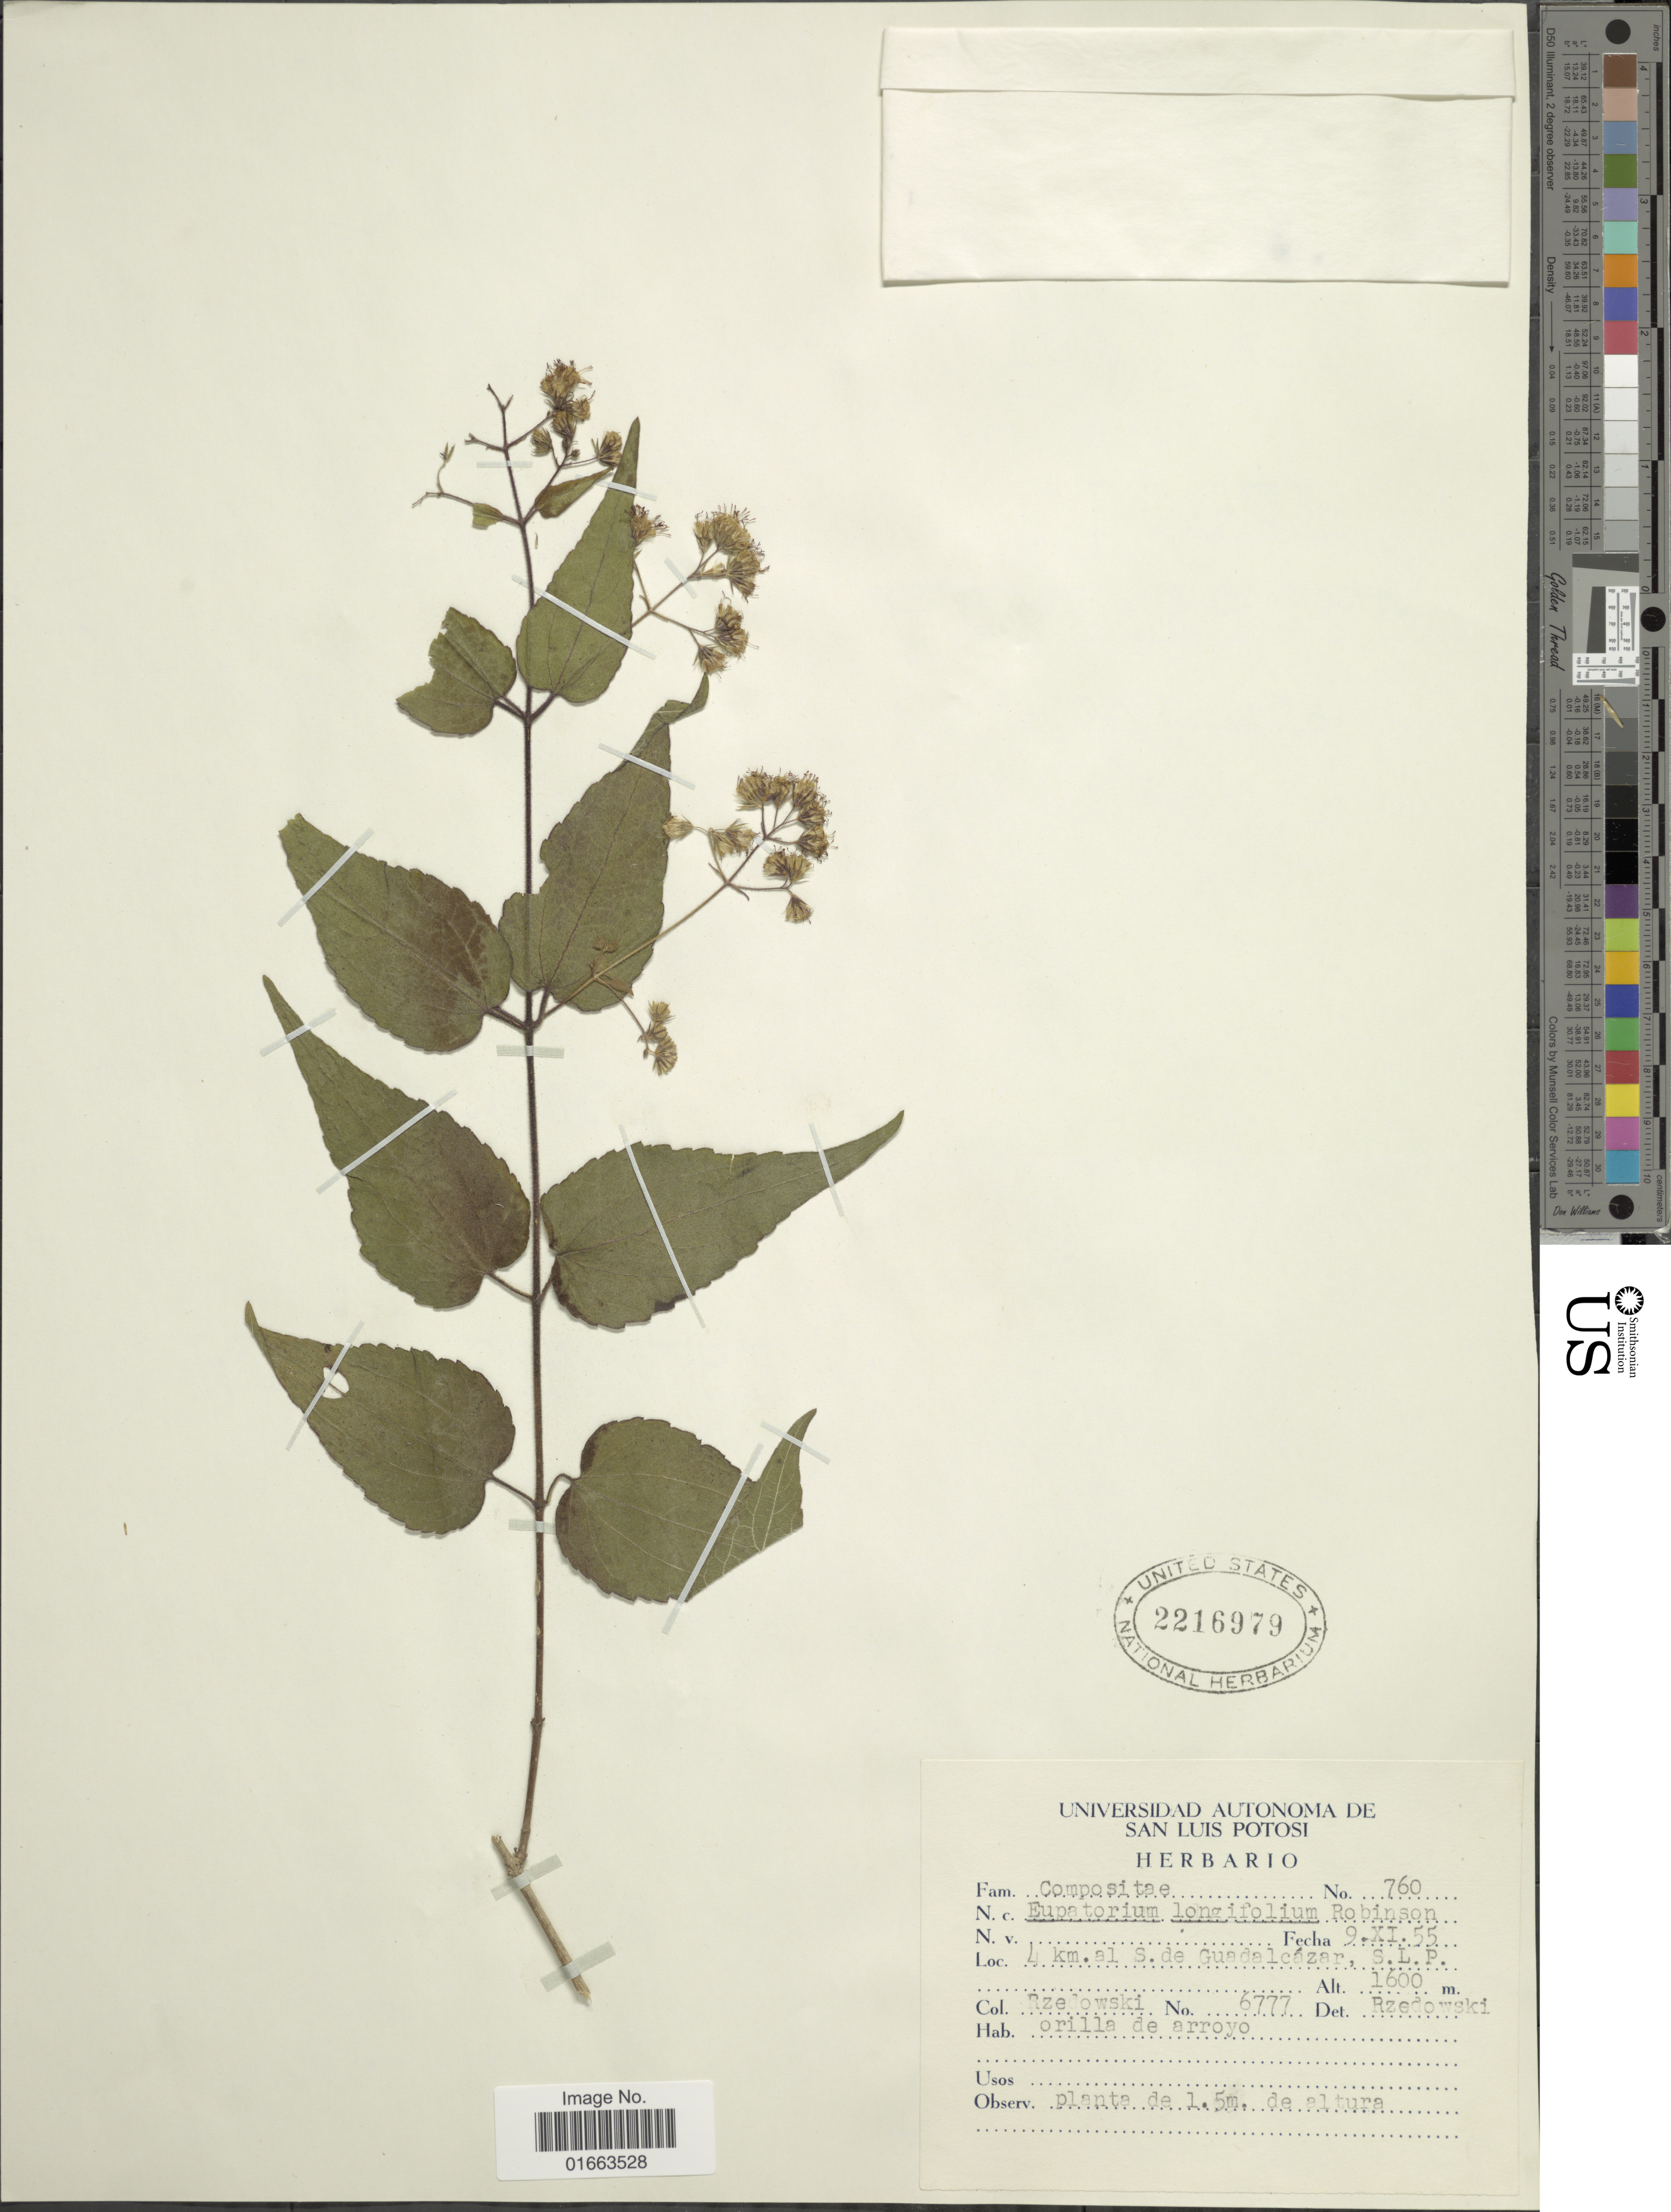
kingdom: Plantae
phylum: Tracheophyta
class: Magnoliopsida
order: Asterales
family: Asteraceae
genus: Koanophyllon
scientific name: Koanophyllon longifolium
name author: (B.L. Rob.) R.M. King & H. Rob.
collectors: Rzedowski, --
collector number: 6777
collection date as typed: Transcribed d/m/y: 9/11/55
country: Mexico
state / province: San Luis Potosí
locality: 4 km. al S. de Guadalcázar, orilla de arroyo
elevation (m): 1600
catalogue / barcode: US 2216979